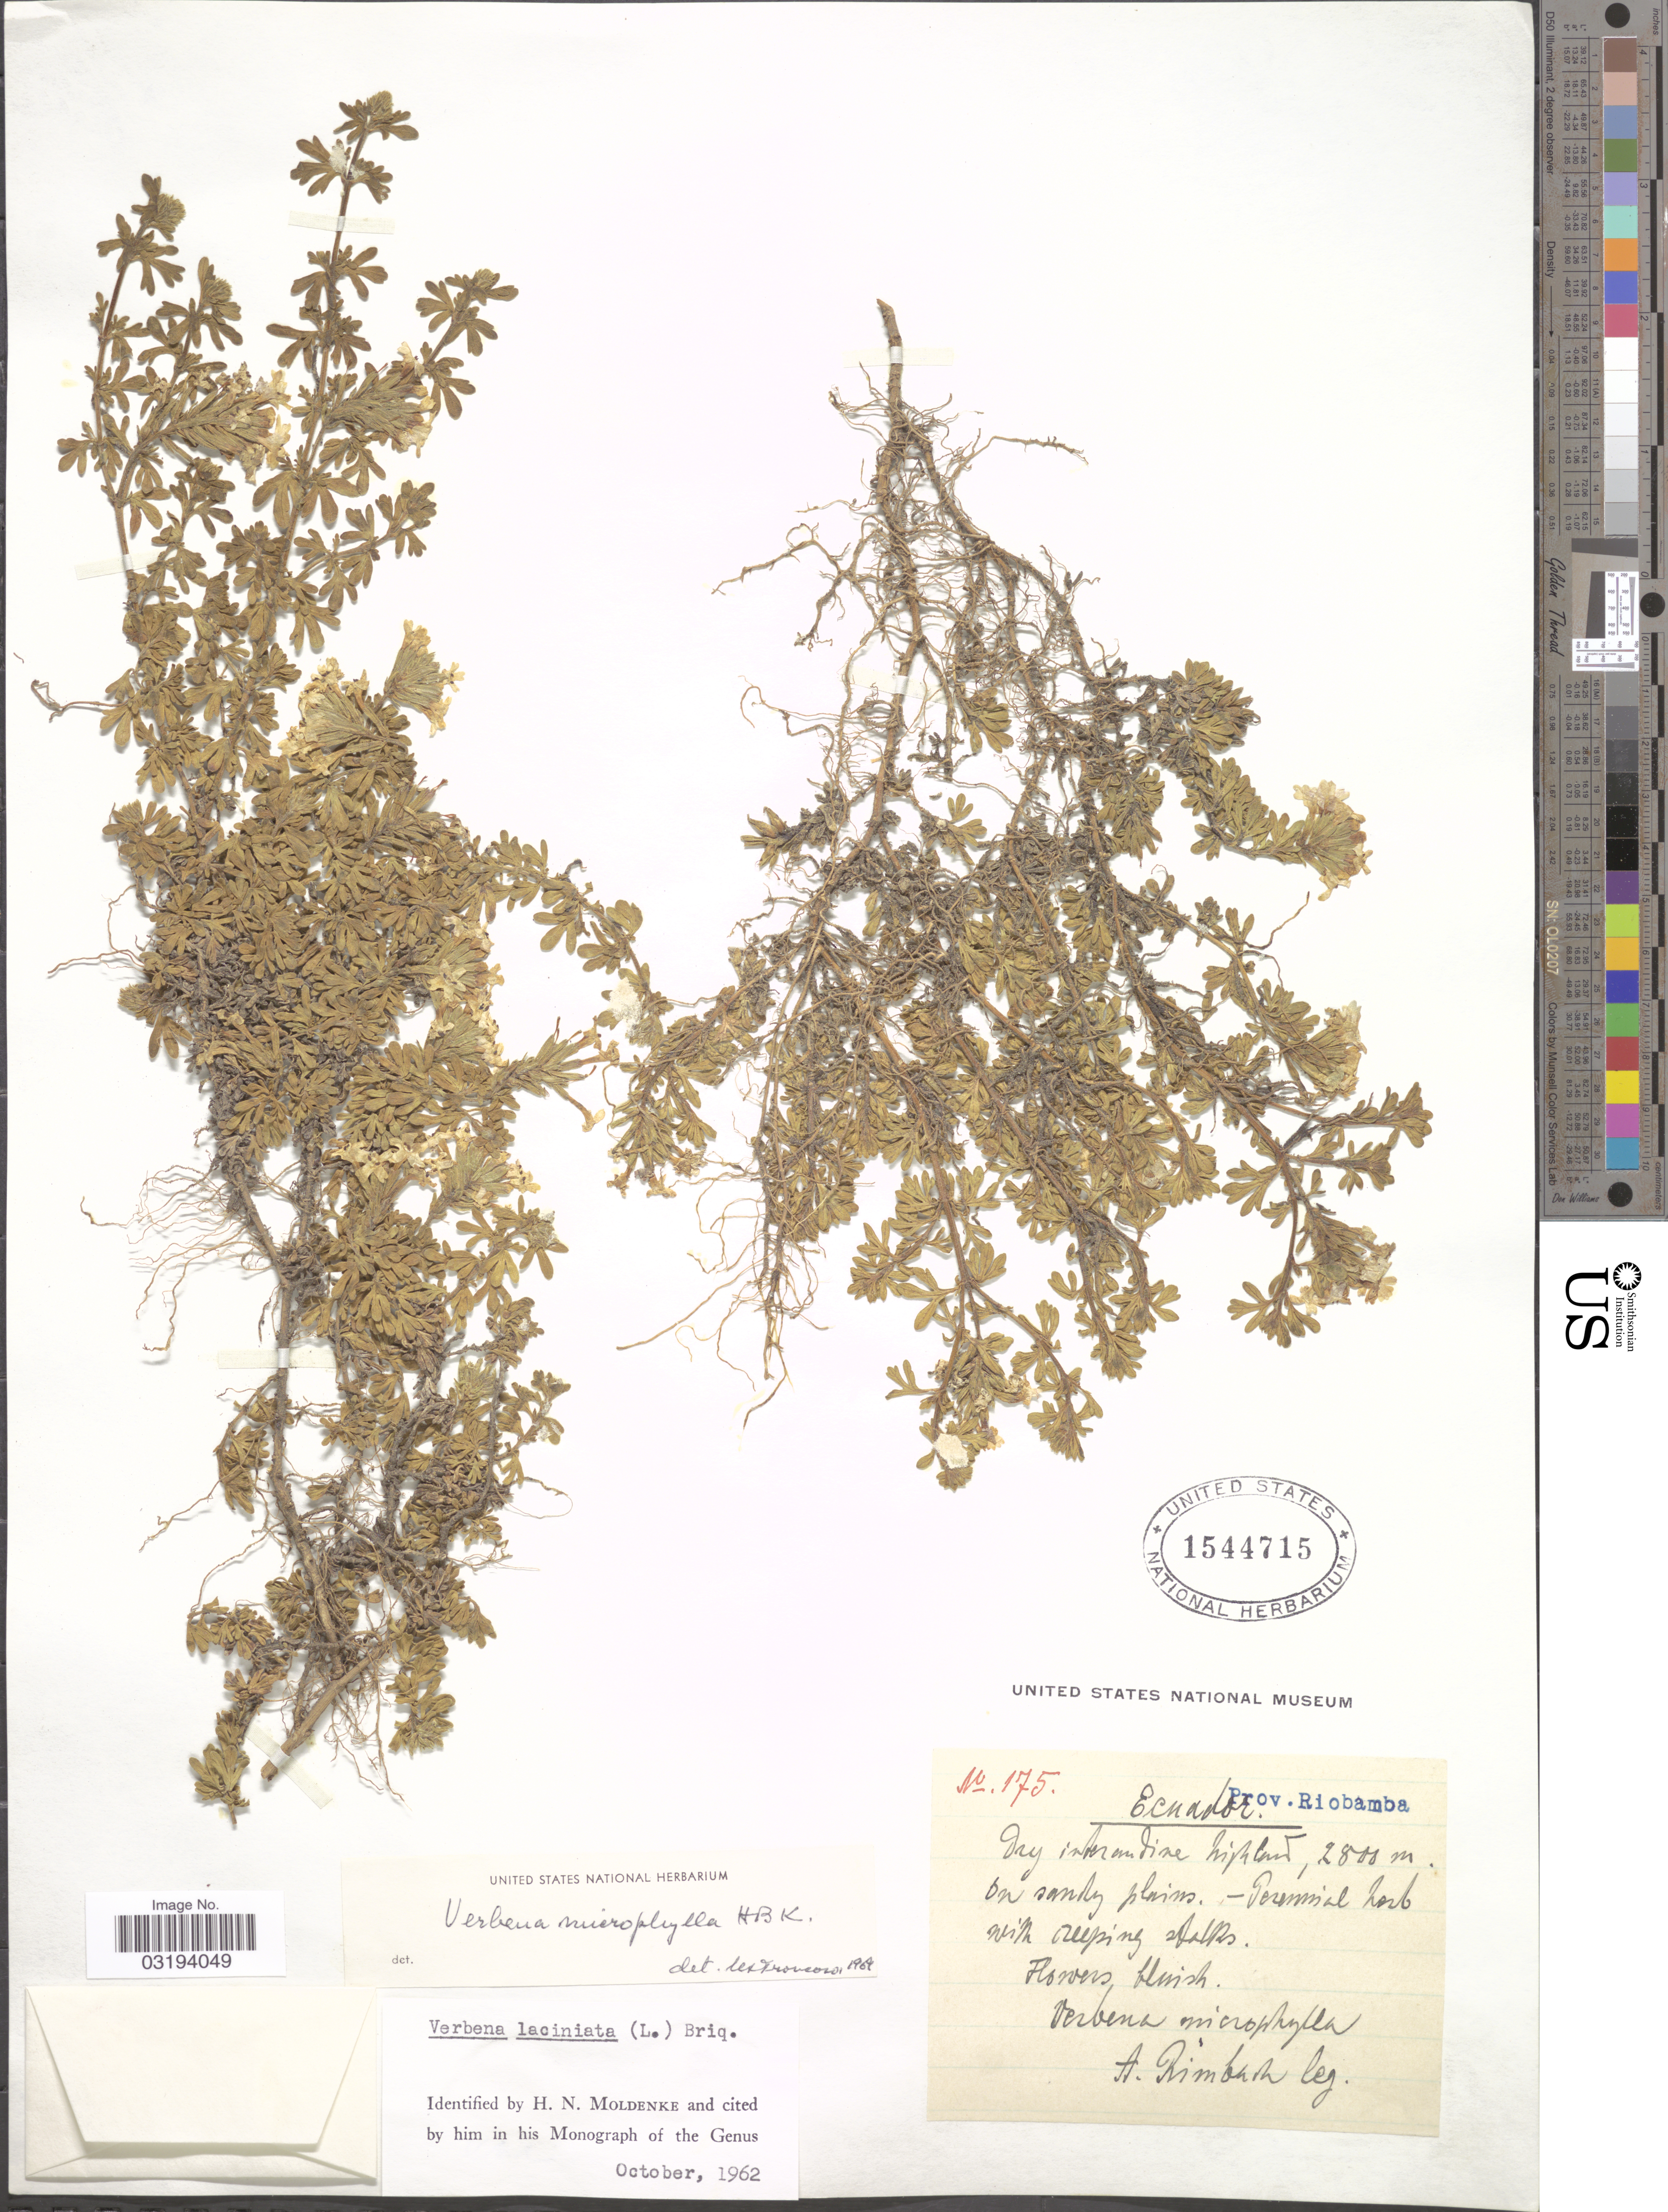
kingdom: Plantae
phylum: Tracheophyta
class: Magnoliopsida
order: Lamiales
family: Verbenaceae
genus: Verbena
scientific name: Verbena microphylla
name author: Kunth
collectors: A. Rimbach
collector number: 175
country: Ecuador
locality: Prov. Riobamba.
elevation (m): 2800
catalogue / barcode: US 1544715